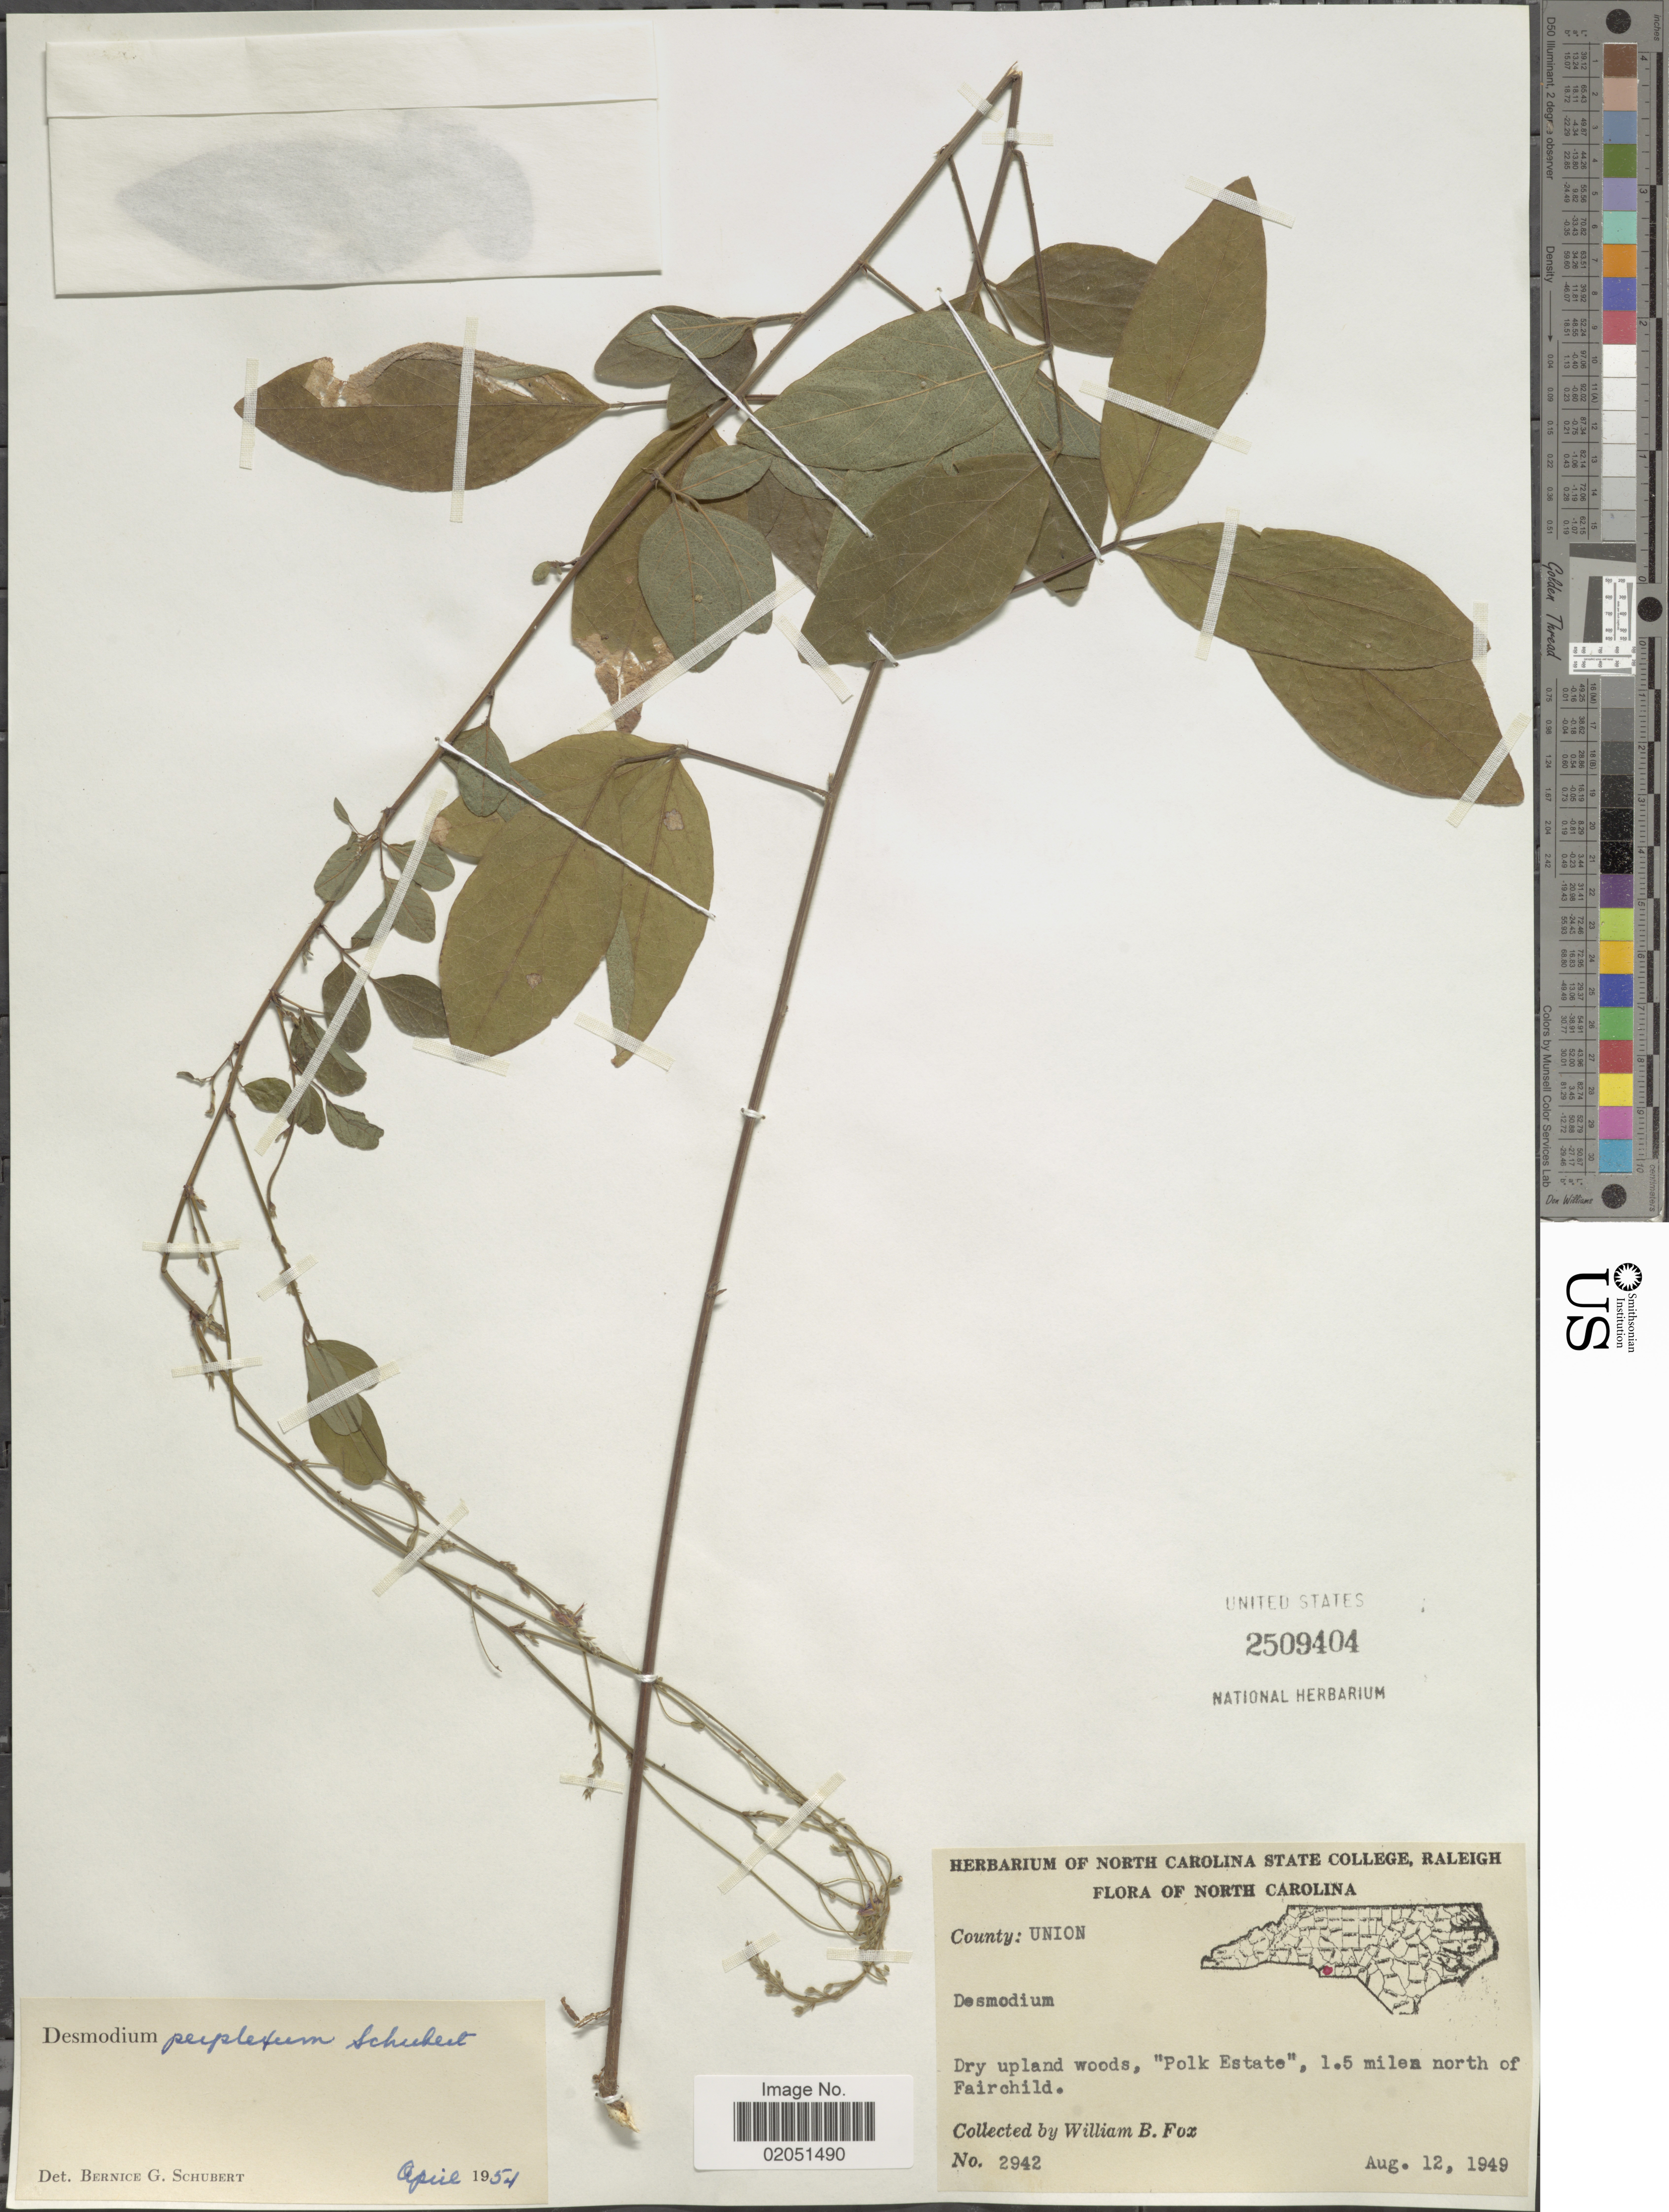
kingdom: Plantae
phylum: Tracheophyta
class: Magnoliopsida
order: Fabales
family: Fabaceae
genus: Desmodium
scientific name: Desmodium perplexum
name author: B.G. Schub.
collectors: W. B. Fox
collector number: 2942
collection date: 1949-08-12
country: United States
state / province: North Carolina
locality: County: Union, dry upland woods, "Polk Estate", 1.5 mile north of Fairchild.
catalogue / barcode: US 2509404